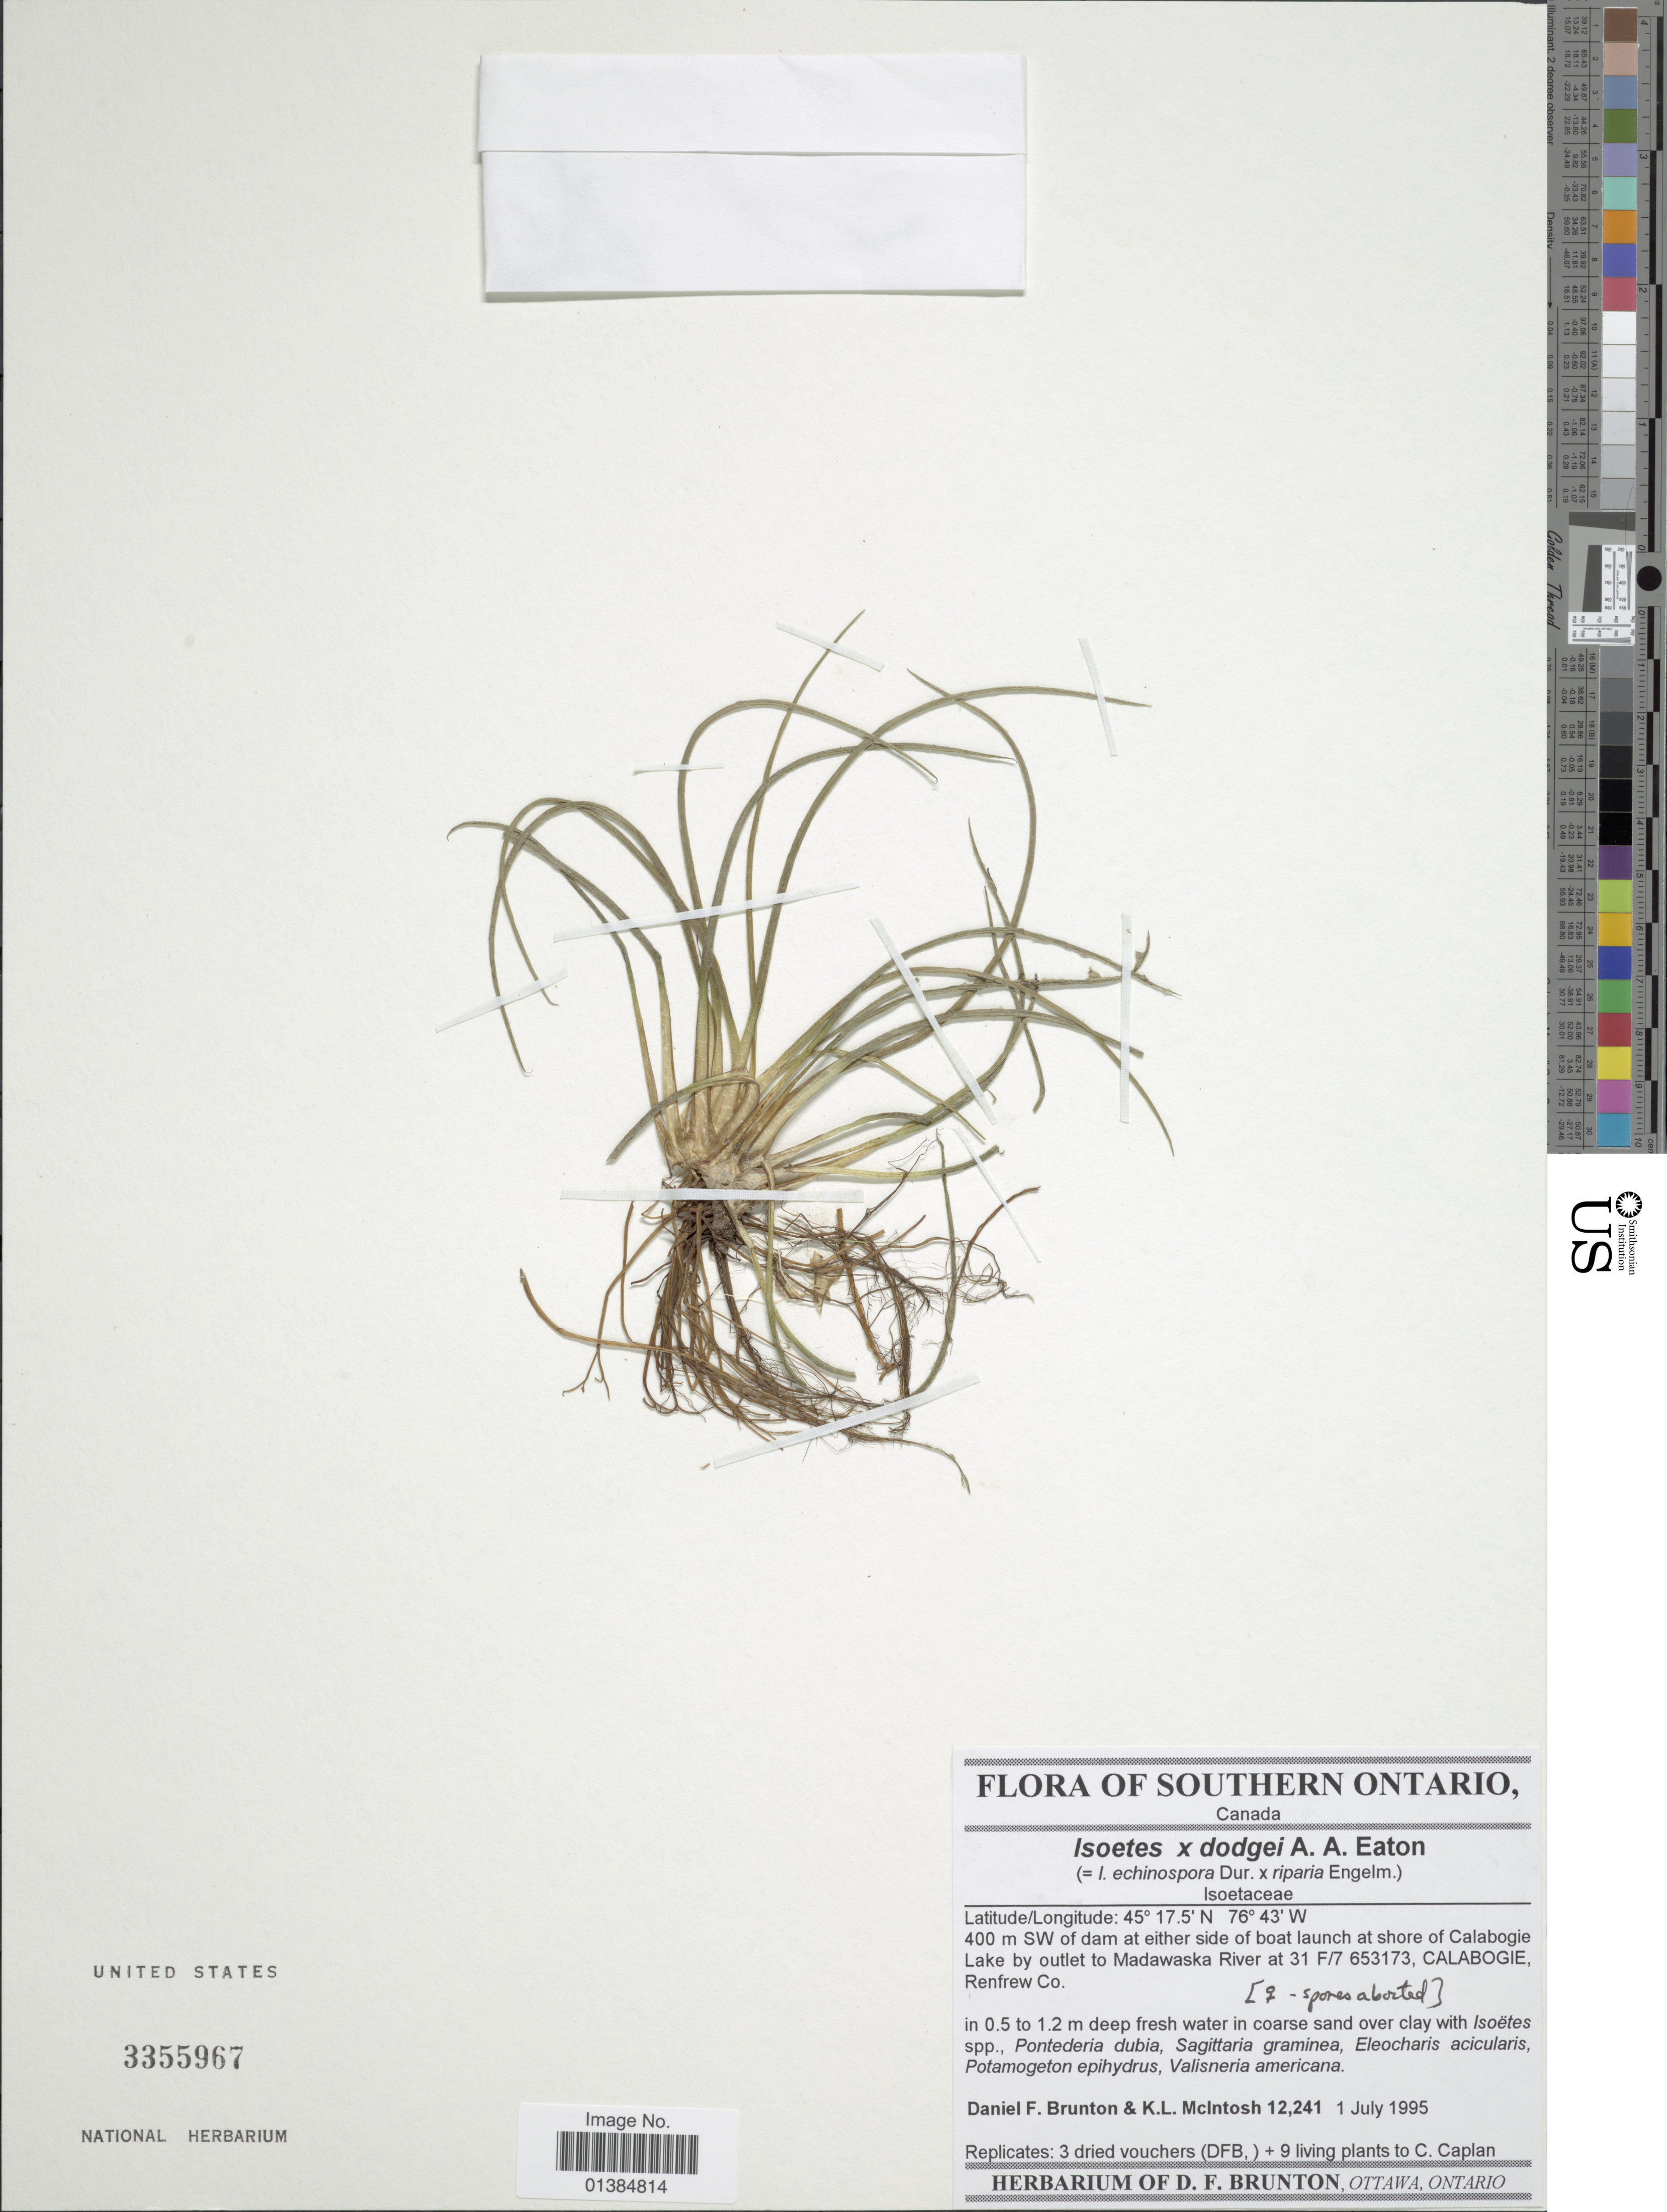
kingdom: Plantae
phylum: Tracheophyta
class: Lycopodiopsida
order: Isoetales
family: Isoetaceae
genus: Isoetes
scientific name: Isoetes x dodgei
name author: A.A. Eaton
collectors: D. Brunton & K. McIntosh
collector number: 12241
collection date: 1995-07-01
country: Canada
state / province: Ontario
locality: Southern Ontario. 400 m SW of dam at either side of boat launch at shore of Calabogie Lake by outlet to Madawaska River at 31 F/7 653173, Calabogie, Renfrew Co.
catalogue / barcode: US 3355967